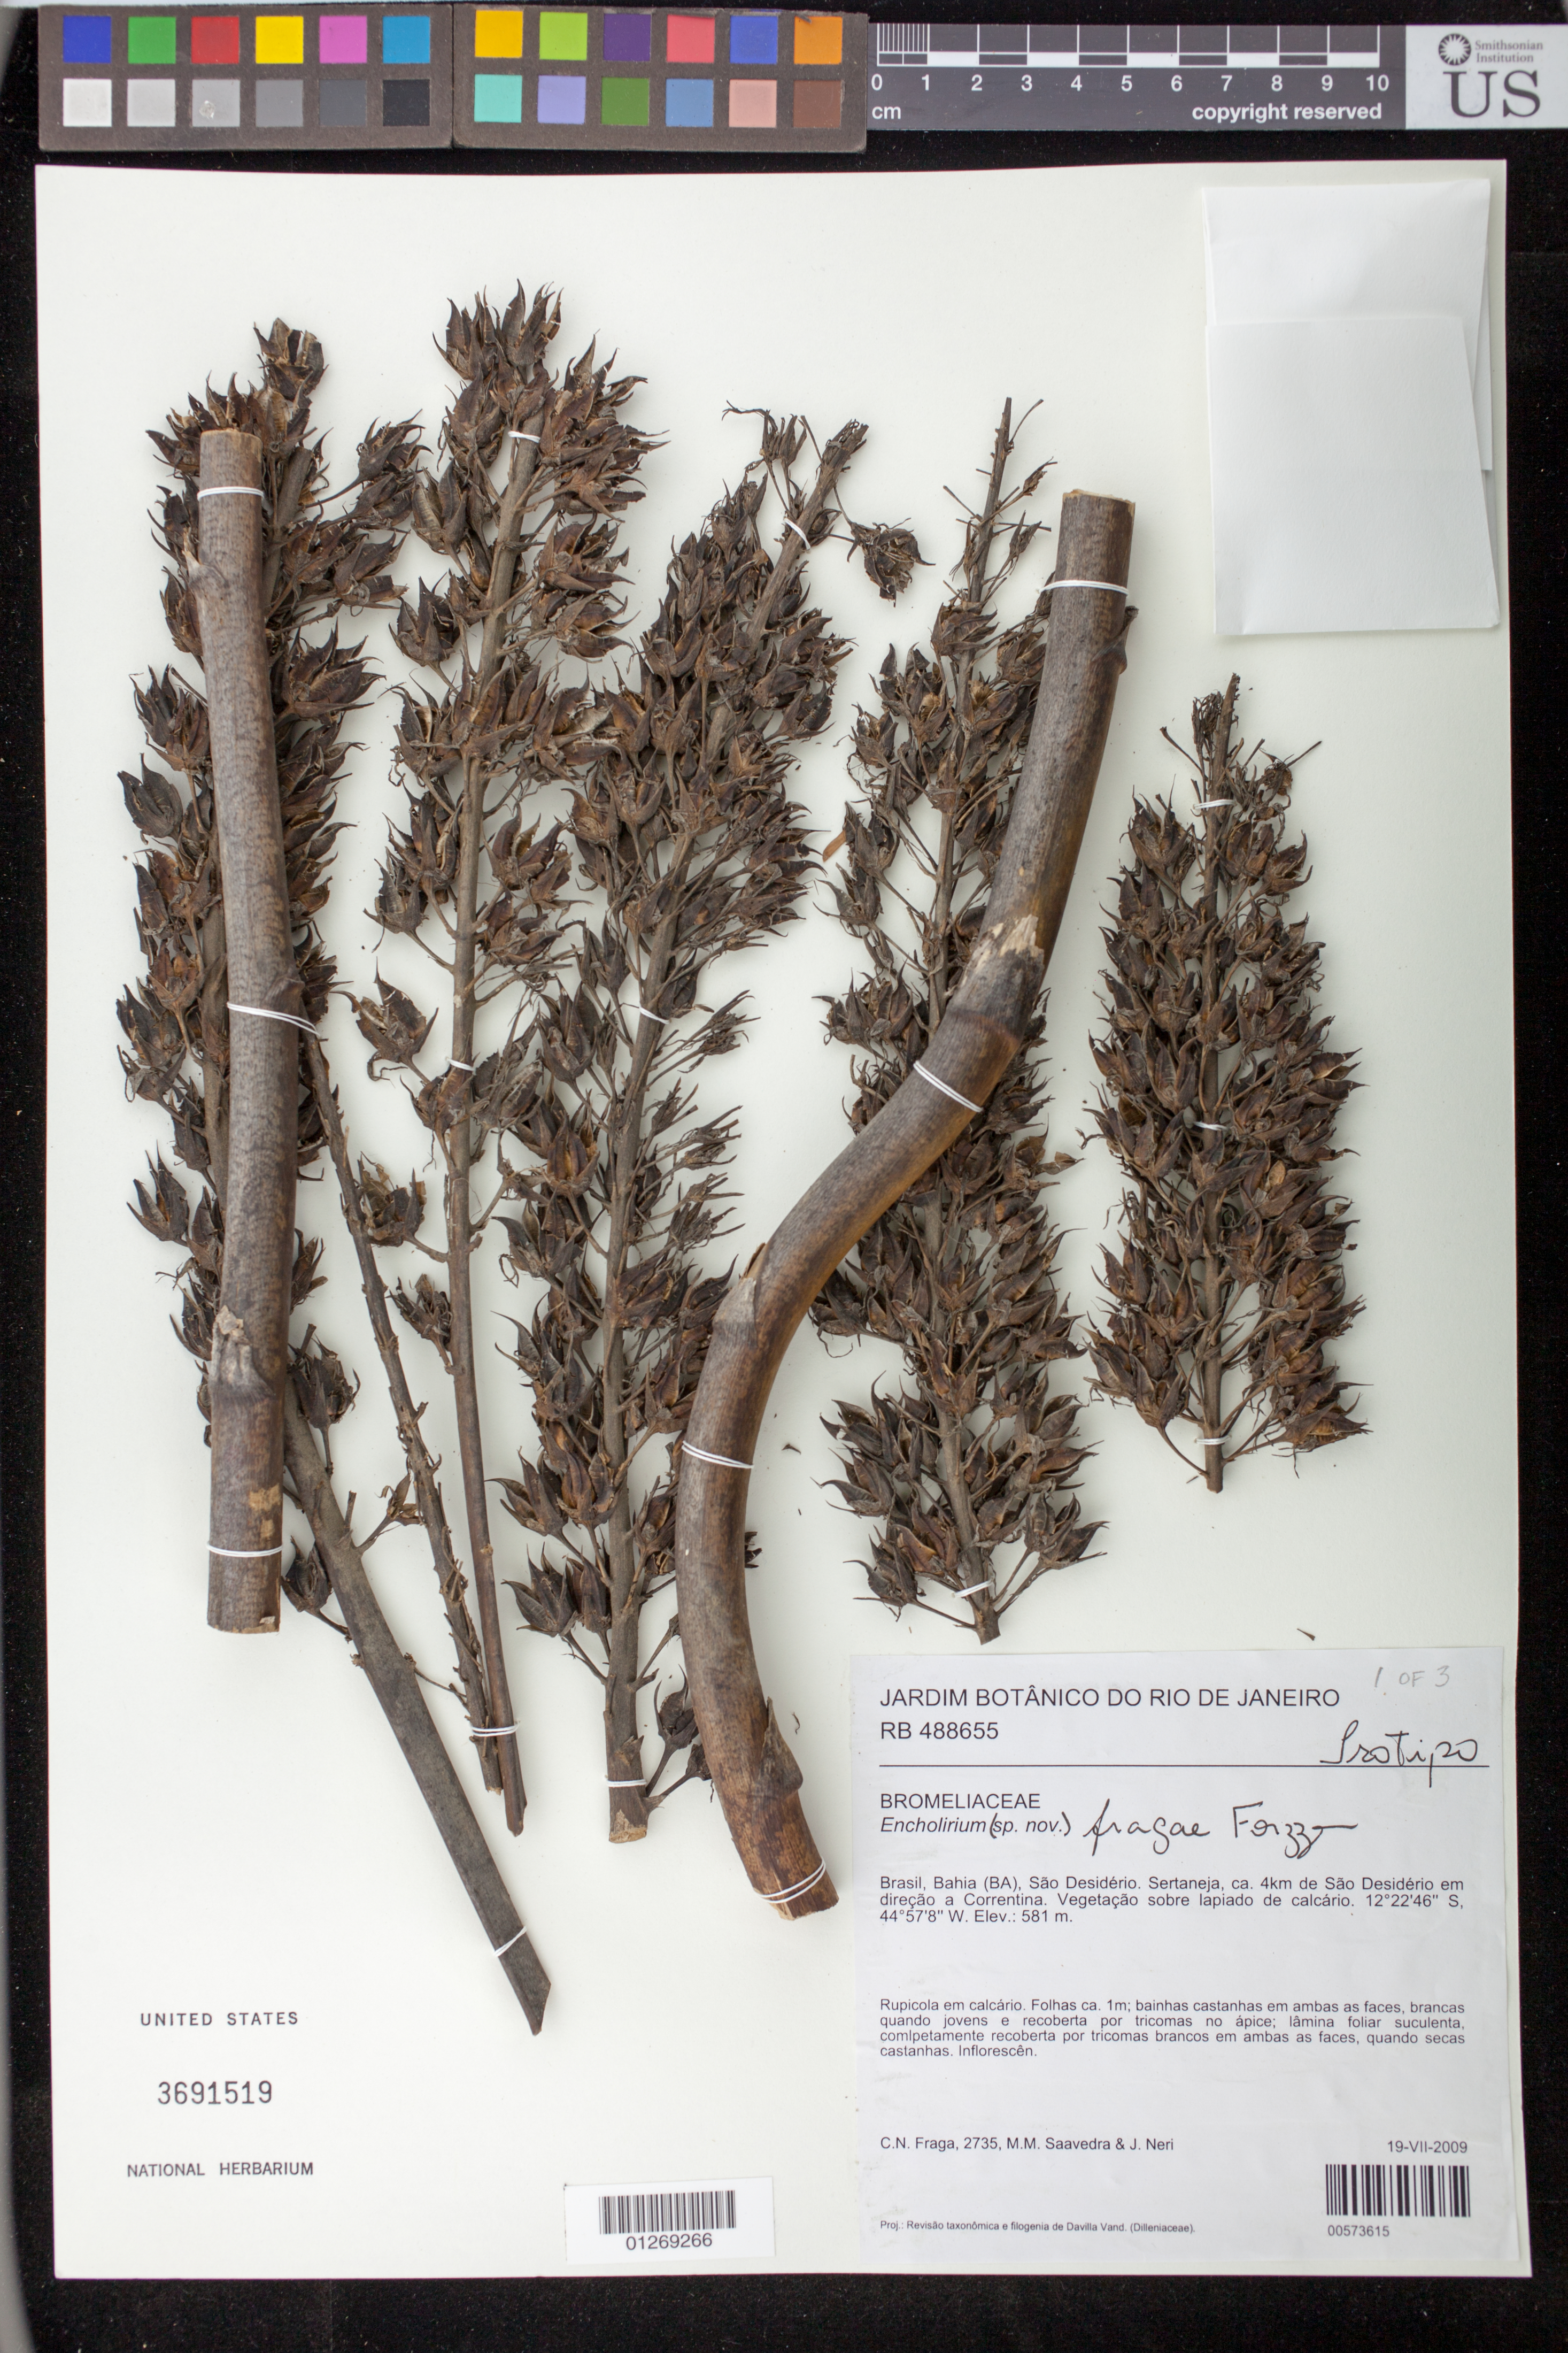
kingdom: Plantae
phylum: Tracheophyta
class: Liliopsida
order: Poales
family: Bromeliaceae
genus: Encholirium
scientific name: Encholirium fragae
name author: Forzza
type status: Isotype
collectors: C. N. de Fraga, M. Saavedra & J. Neri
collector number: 2735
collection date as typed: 19-VII-2009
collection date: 2009-07-19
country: Brazil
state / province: Bahia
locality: Bahia (BA), São Desidério. Sertaneja, ca. 4 km de São Desidério em direção a Correntina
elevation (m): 581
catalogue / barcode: US 3691519